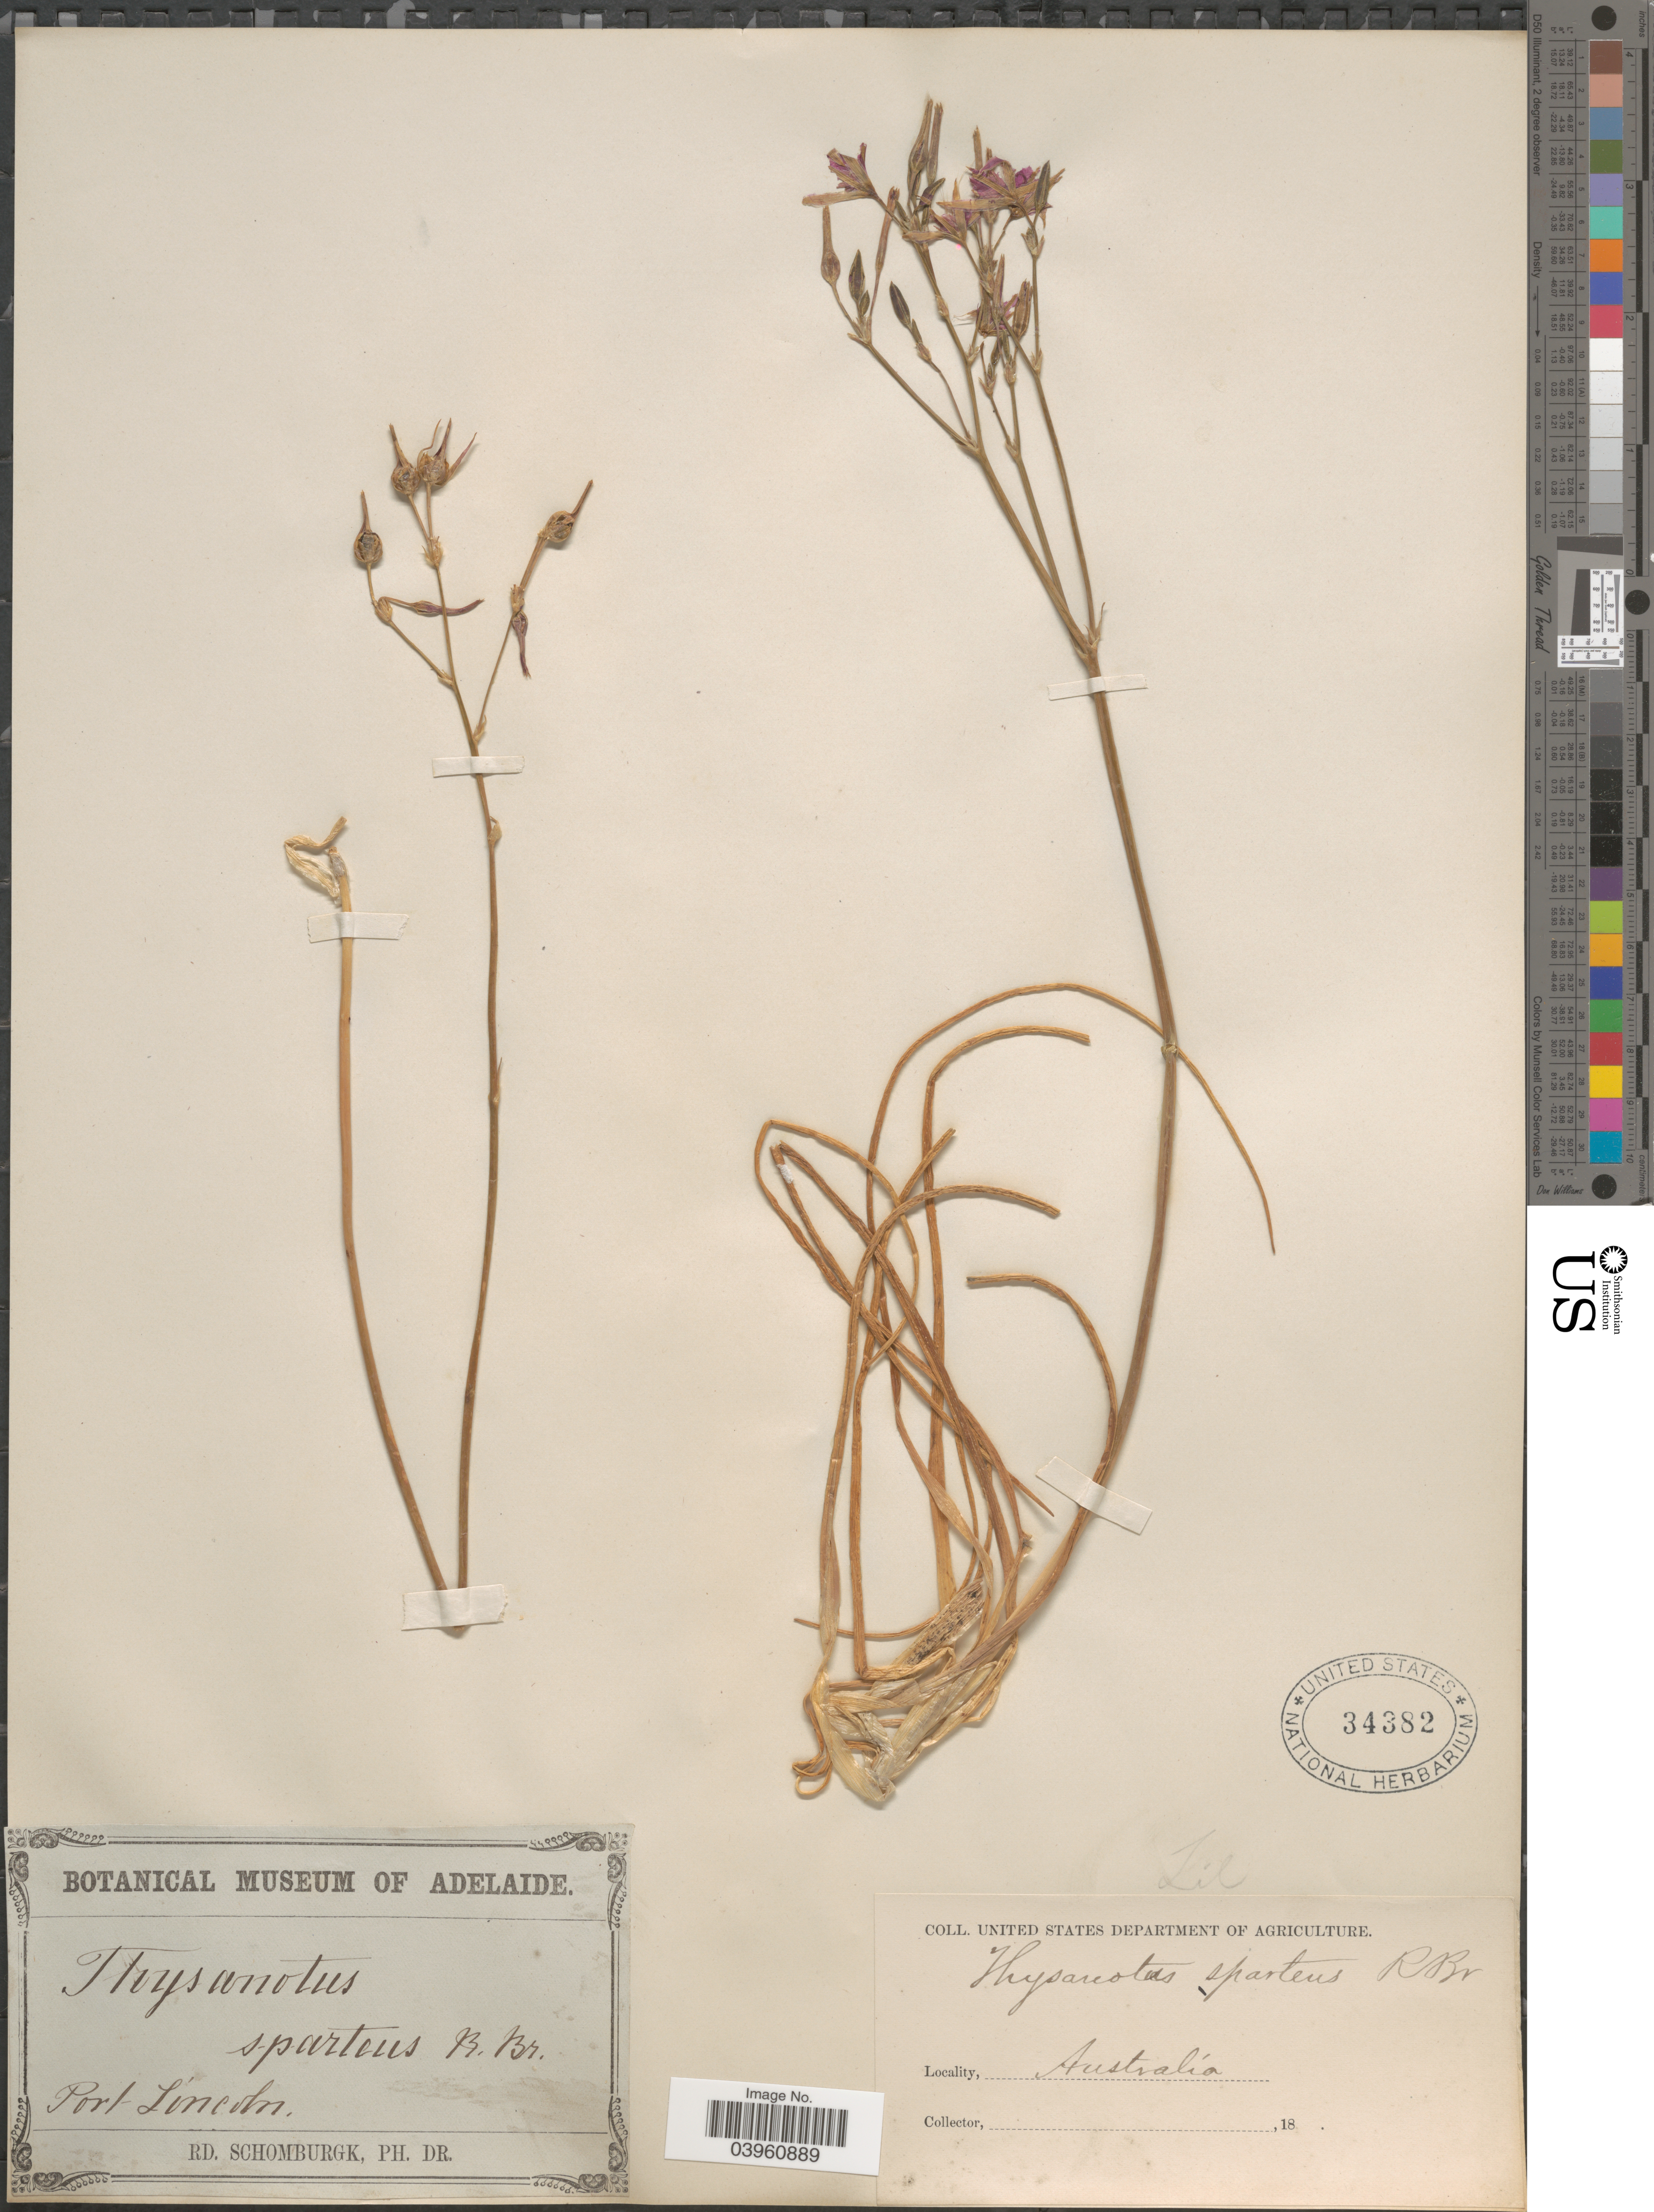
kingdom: Plantae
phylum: Tracheophyta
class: Liliopsida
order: Asparagales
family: Asparagaceae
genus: Thysanotus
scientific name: Thysanotus sparteus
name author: R. Br.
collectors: M. R. Schomburgk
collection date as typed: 18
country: Australia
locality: Port Lincoln.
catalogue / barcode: US 34382